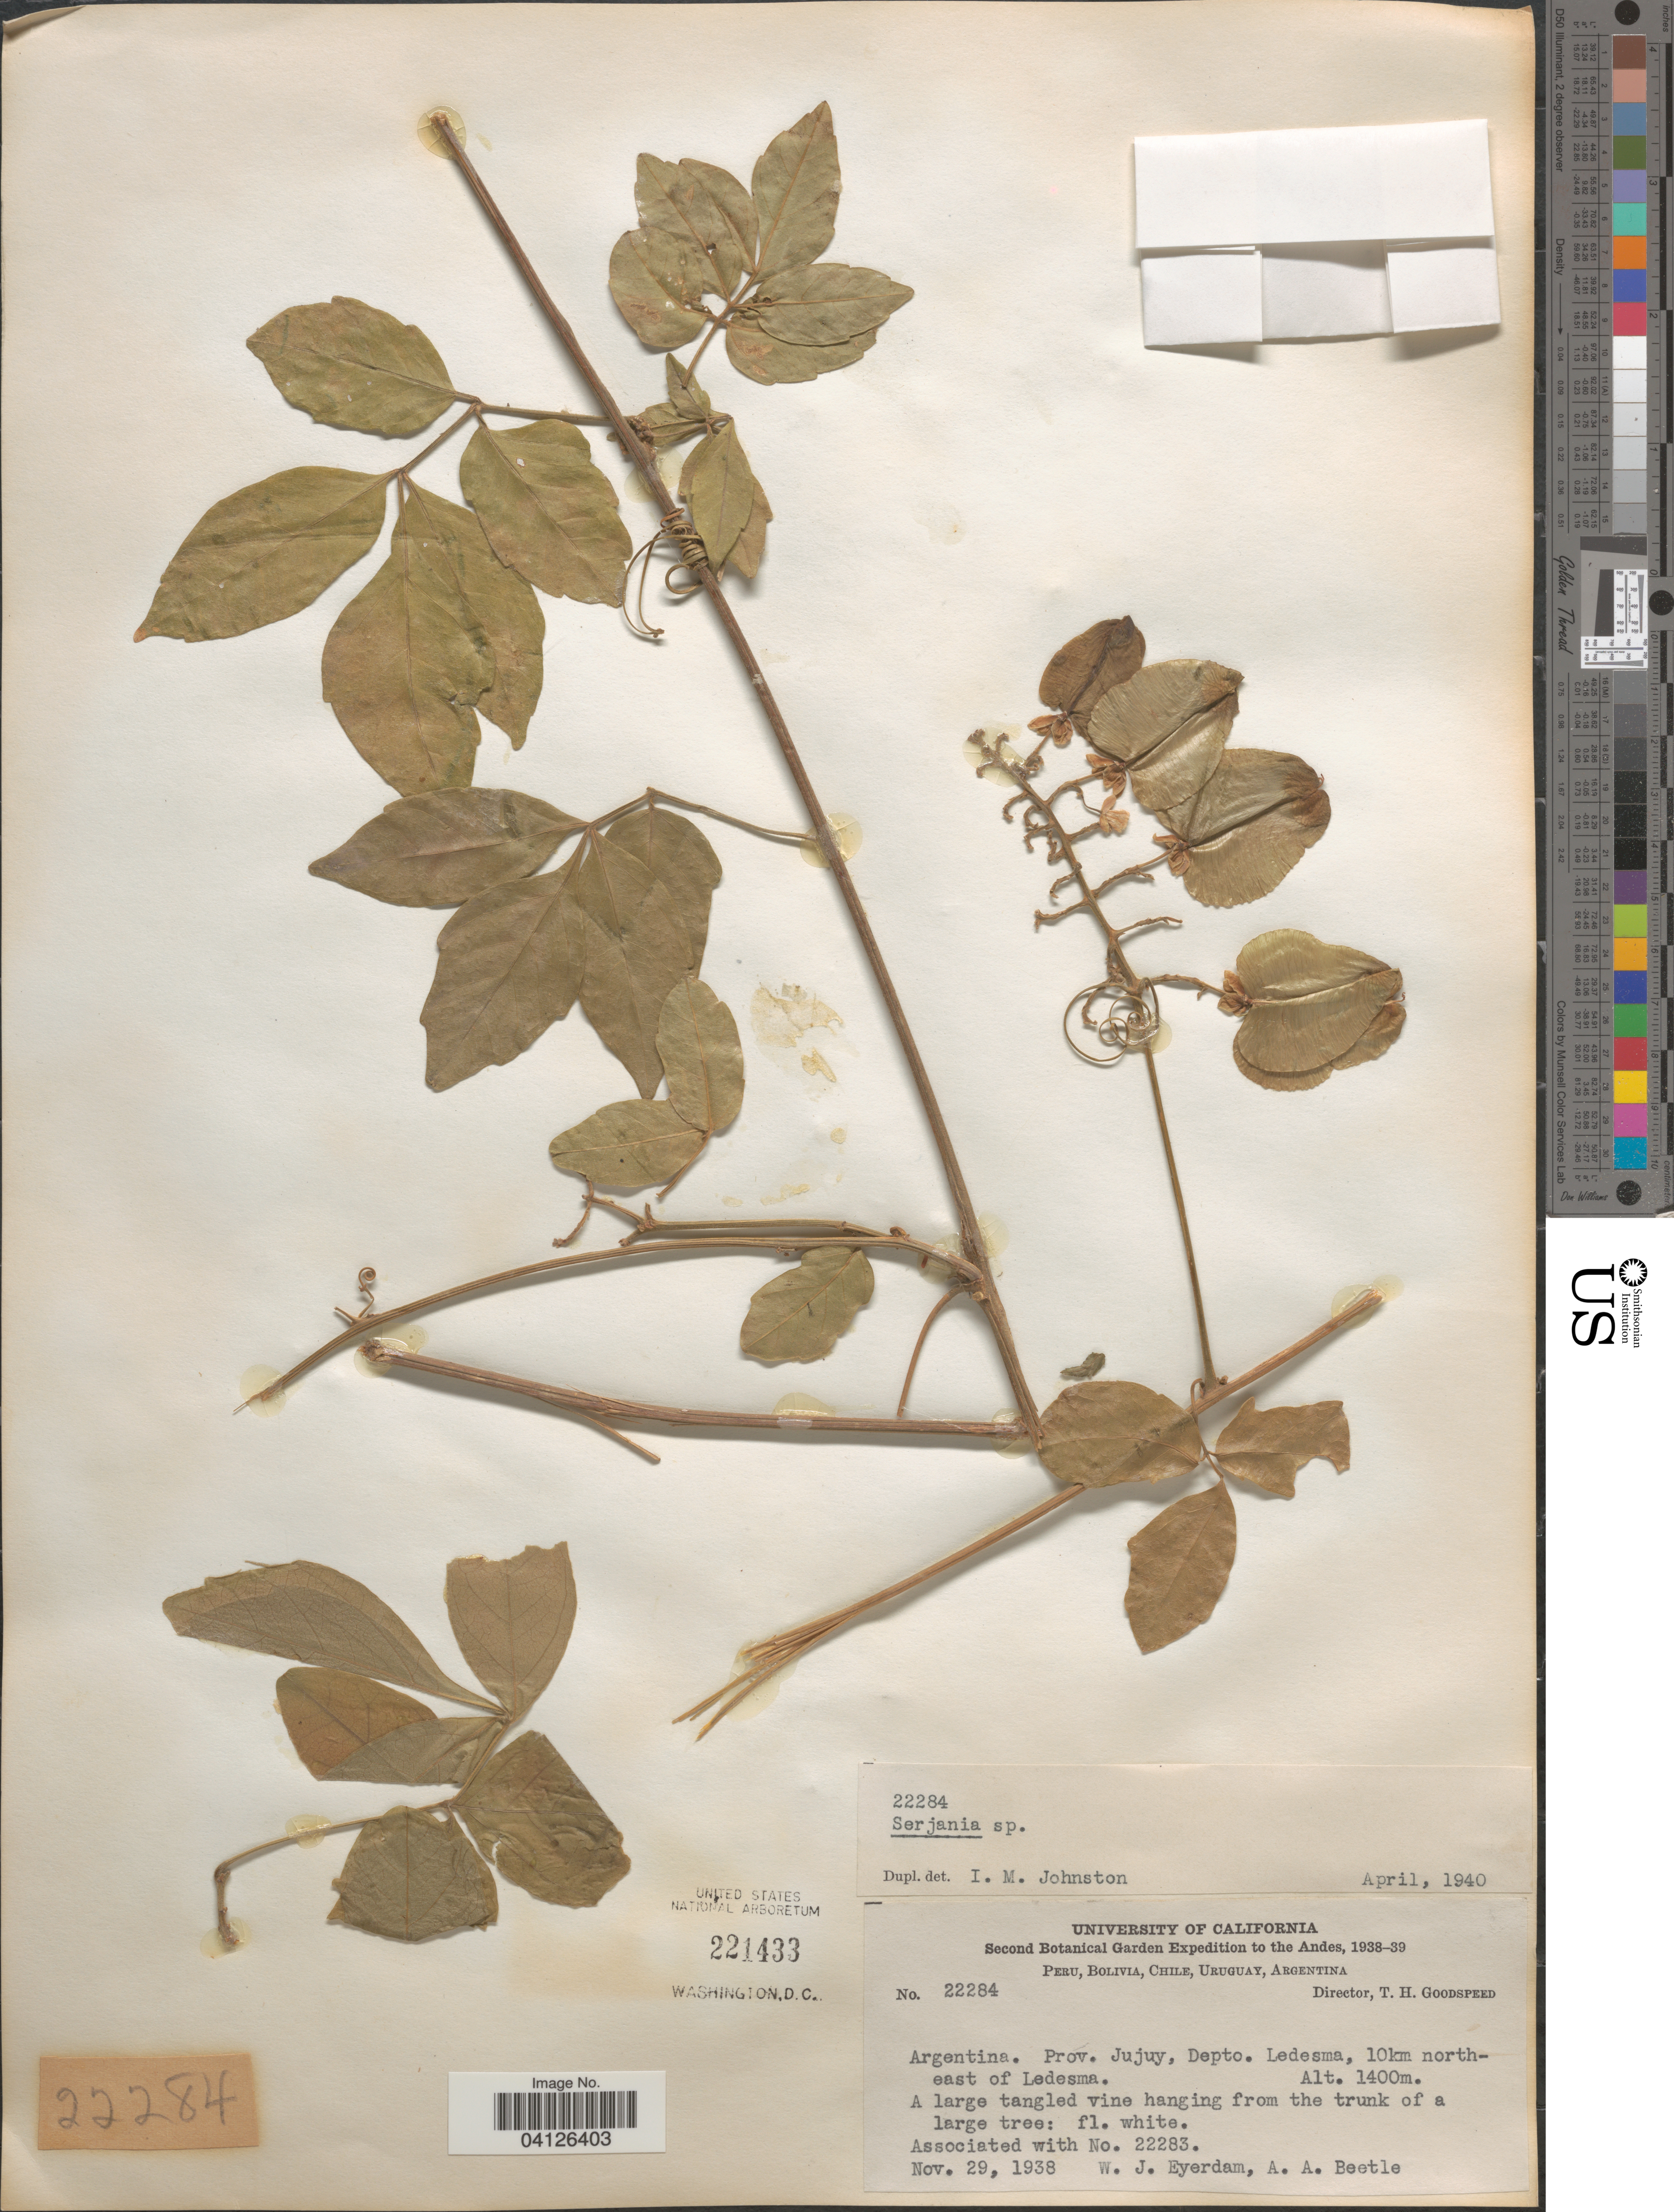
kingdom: Plantae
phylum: Tracheophyta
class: Magnoliopsida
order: Sapindales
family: Sapindaceae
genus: Serjania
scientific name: Serjania tripleuria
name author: Ferrucci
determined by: Acevedo-Rodriguez, P., (US), Smithsonian Institution - National Museum of Natural History (UNITED STATES)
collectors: W. J. Eyerdam & A. A. Beetle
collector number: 22284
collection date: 1938-11-29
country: Argentina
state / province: Jujuy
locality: Second Botanical Garden Expedition to the Andes, 1938-39. Depto. Ledesma, 10km northeast of Ledesma.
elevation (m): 1400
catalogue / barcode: US 221433